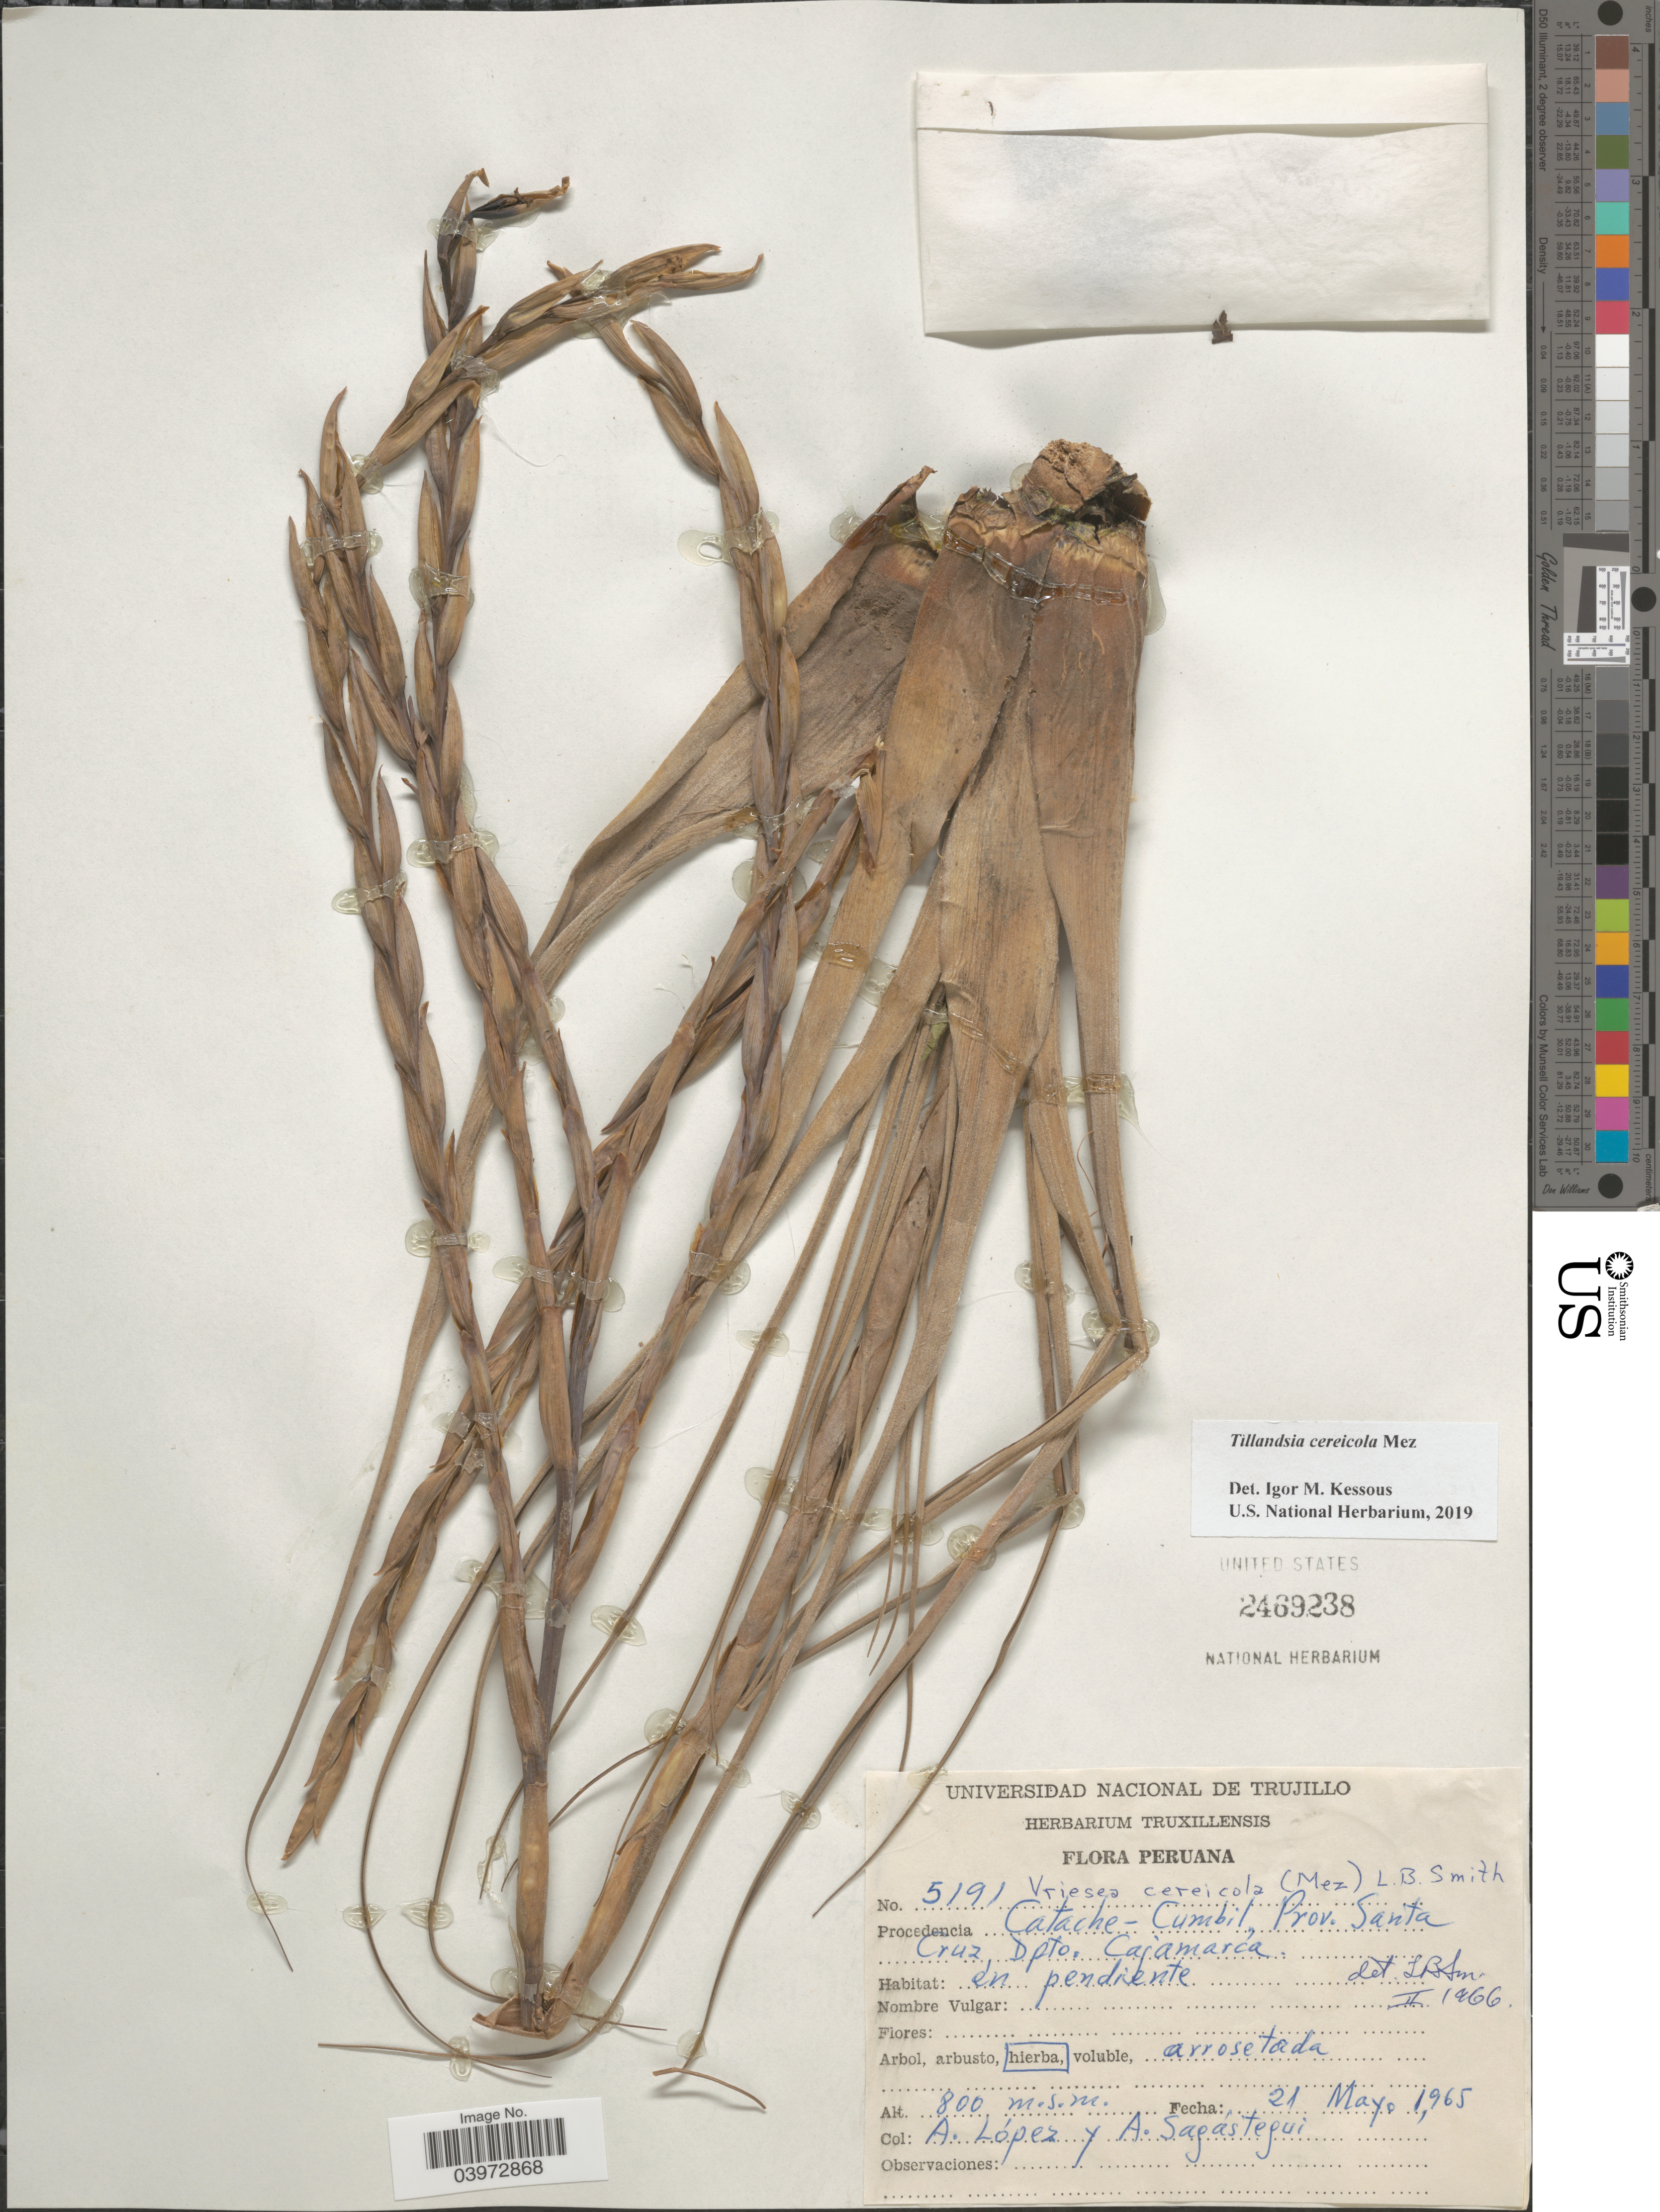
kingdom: Plantae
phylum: Tracheophyta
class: Liliopsida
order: Poales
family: Bromeliaceae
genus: Tillandsia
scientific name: Tillandsia cereicola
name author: Mez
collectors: A. López & A. Sagastegui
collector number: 5191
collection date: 1965-05-21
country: Peru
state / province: Cajamarca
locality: Catache - Cumbil, Prov. Santa Cruz, Dpto. Cajamarca.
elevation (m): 800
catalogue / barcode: US 2469238